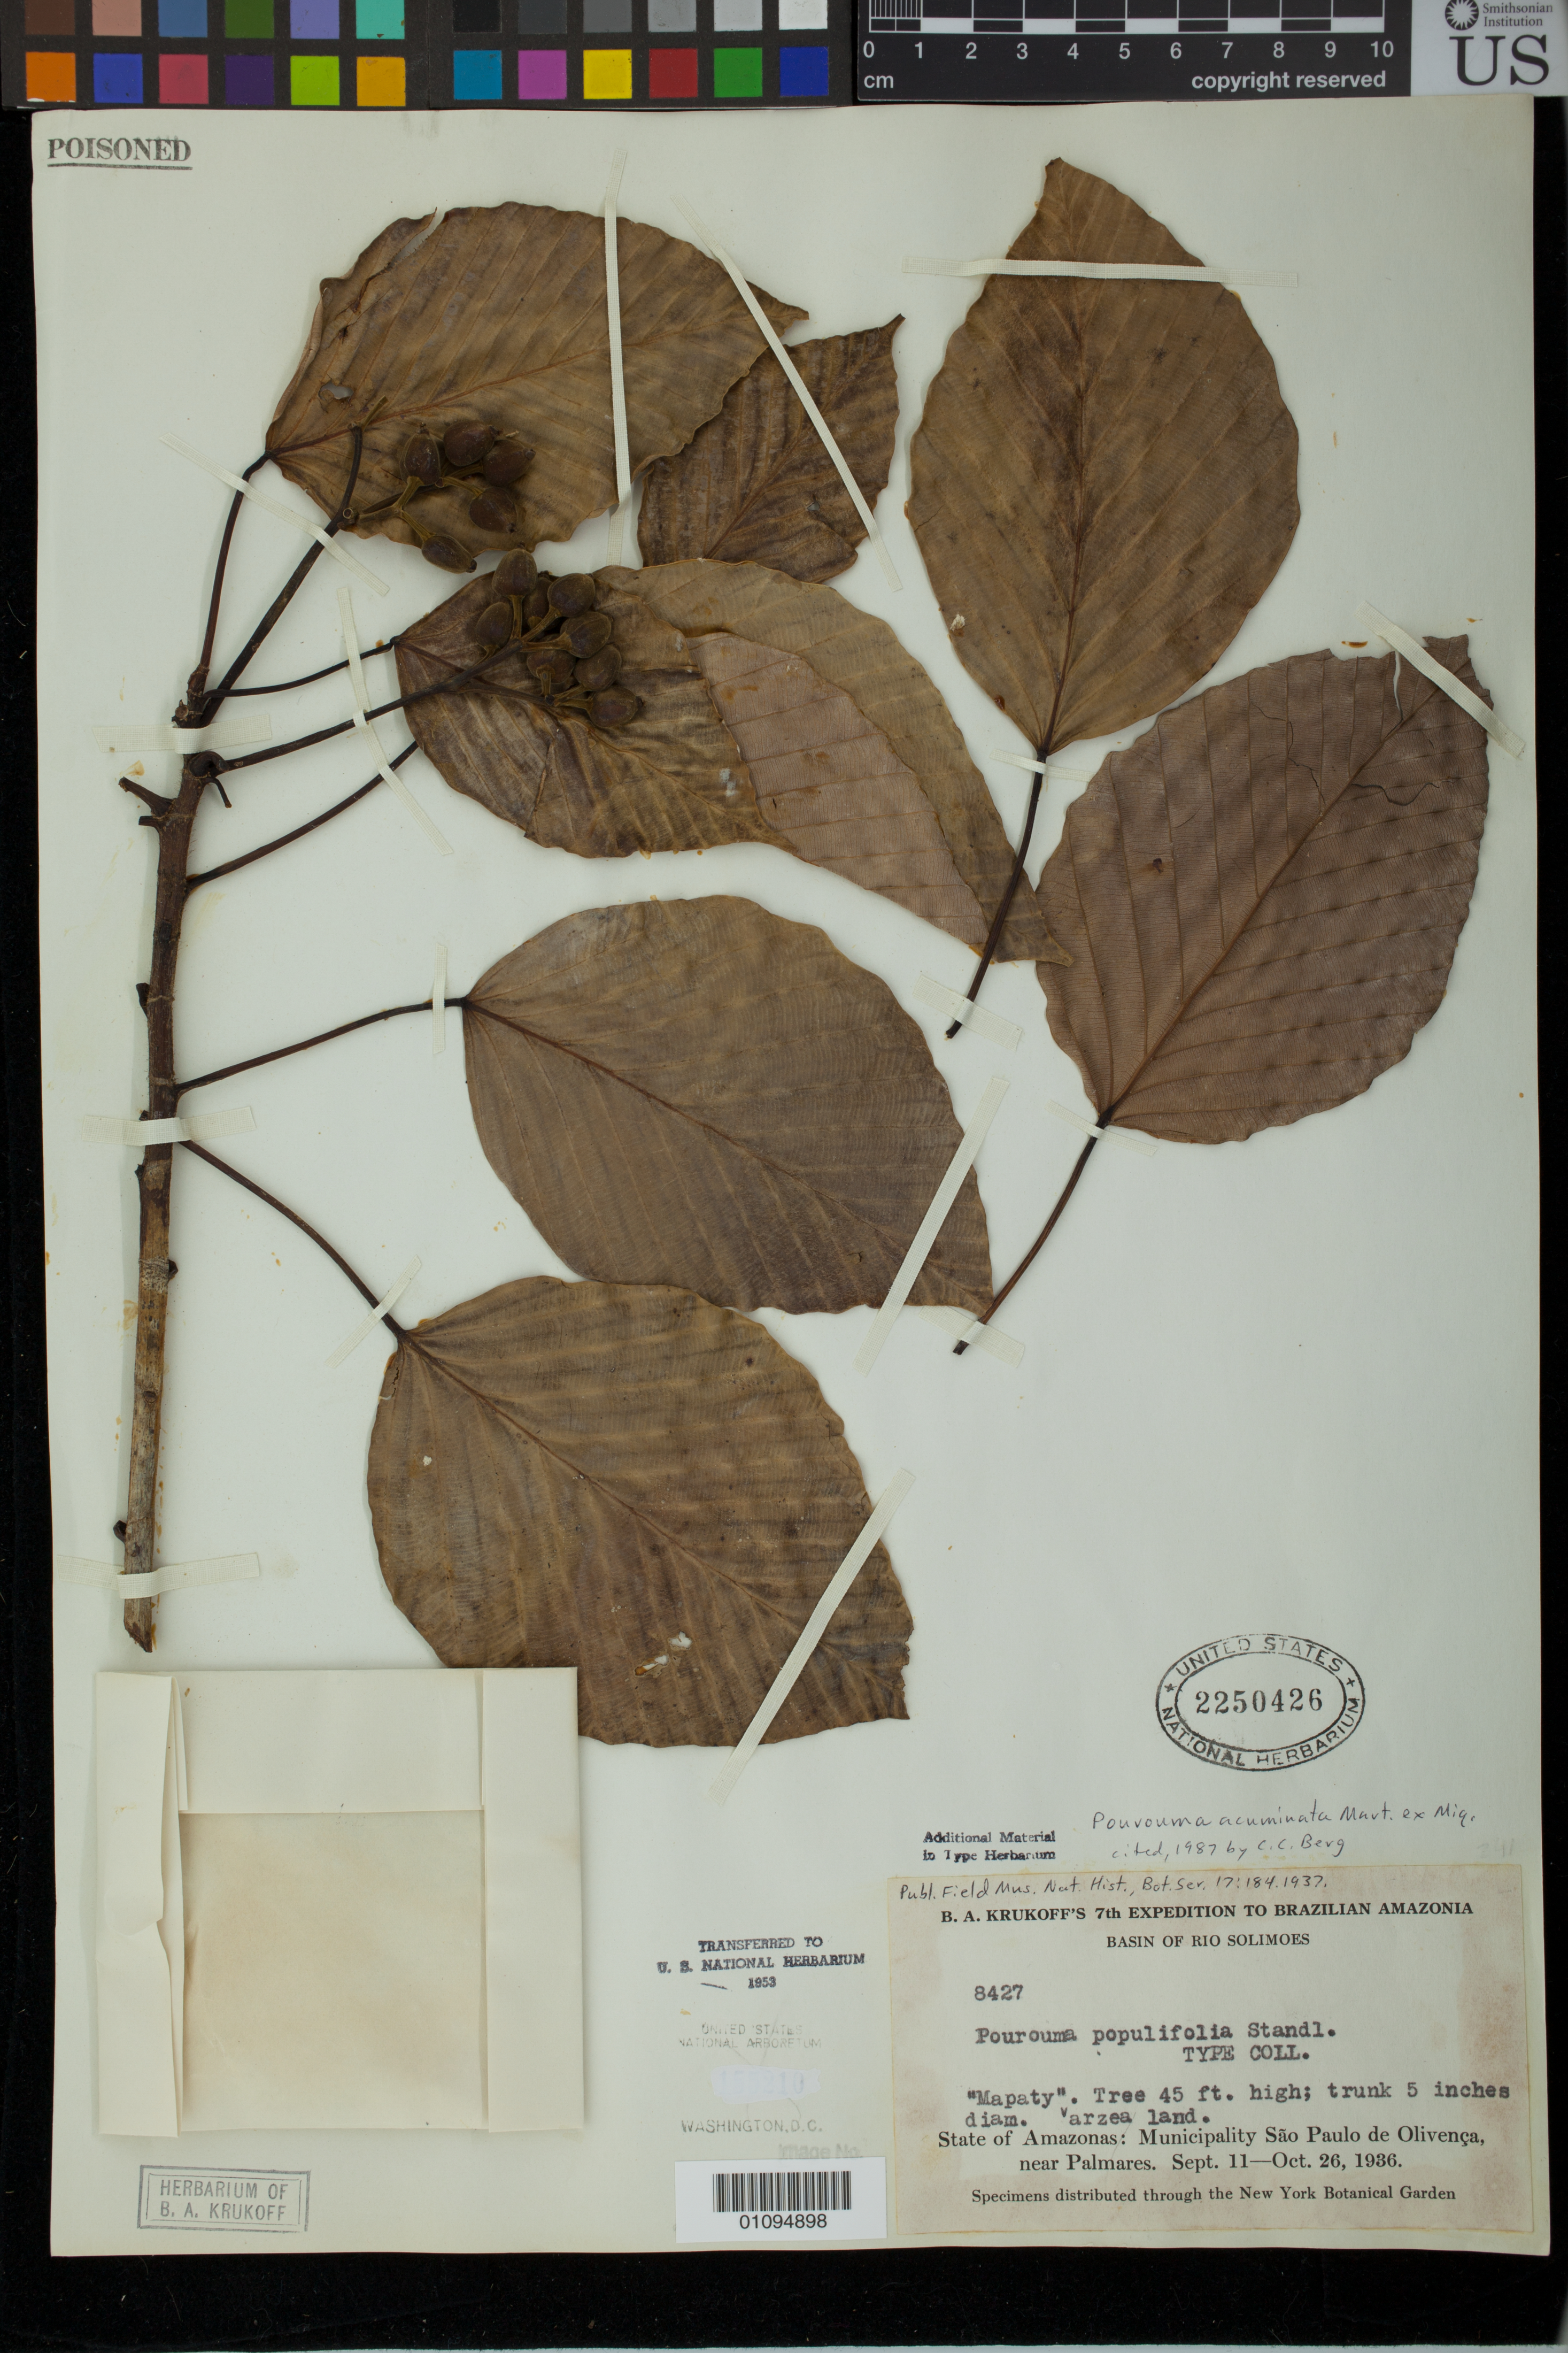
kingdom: Plantae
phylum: Tracheophyta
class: Magnoliopsida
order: Rosales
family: Urticaceae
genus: Pourouma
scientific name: Pourouma populifolia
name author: Standl.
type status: Isotype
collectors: B. A. Krukoff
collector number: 8427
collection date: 1936-09-11/1936-10-26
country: Brazil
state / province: Amazônas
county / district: São Paulo de Olivença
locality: Near Palmares.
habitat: Varzea land.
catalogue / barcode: US 2250426